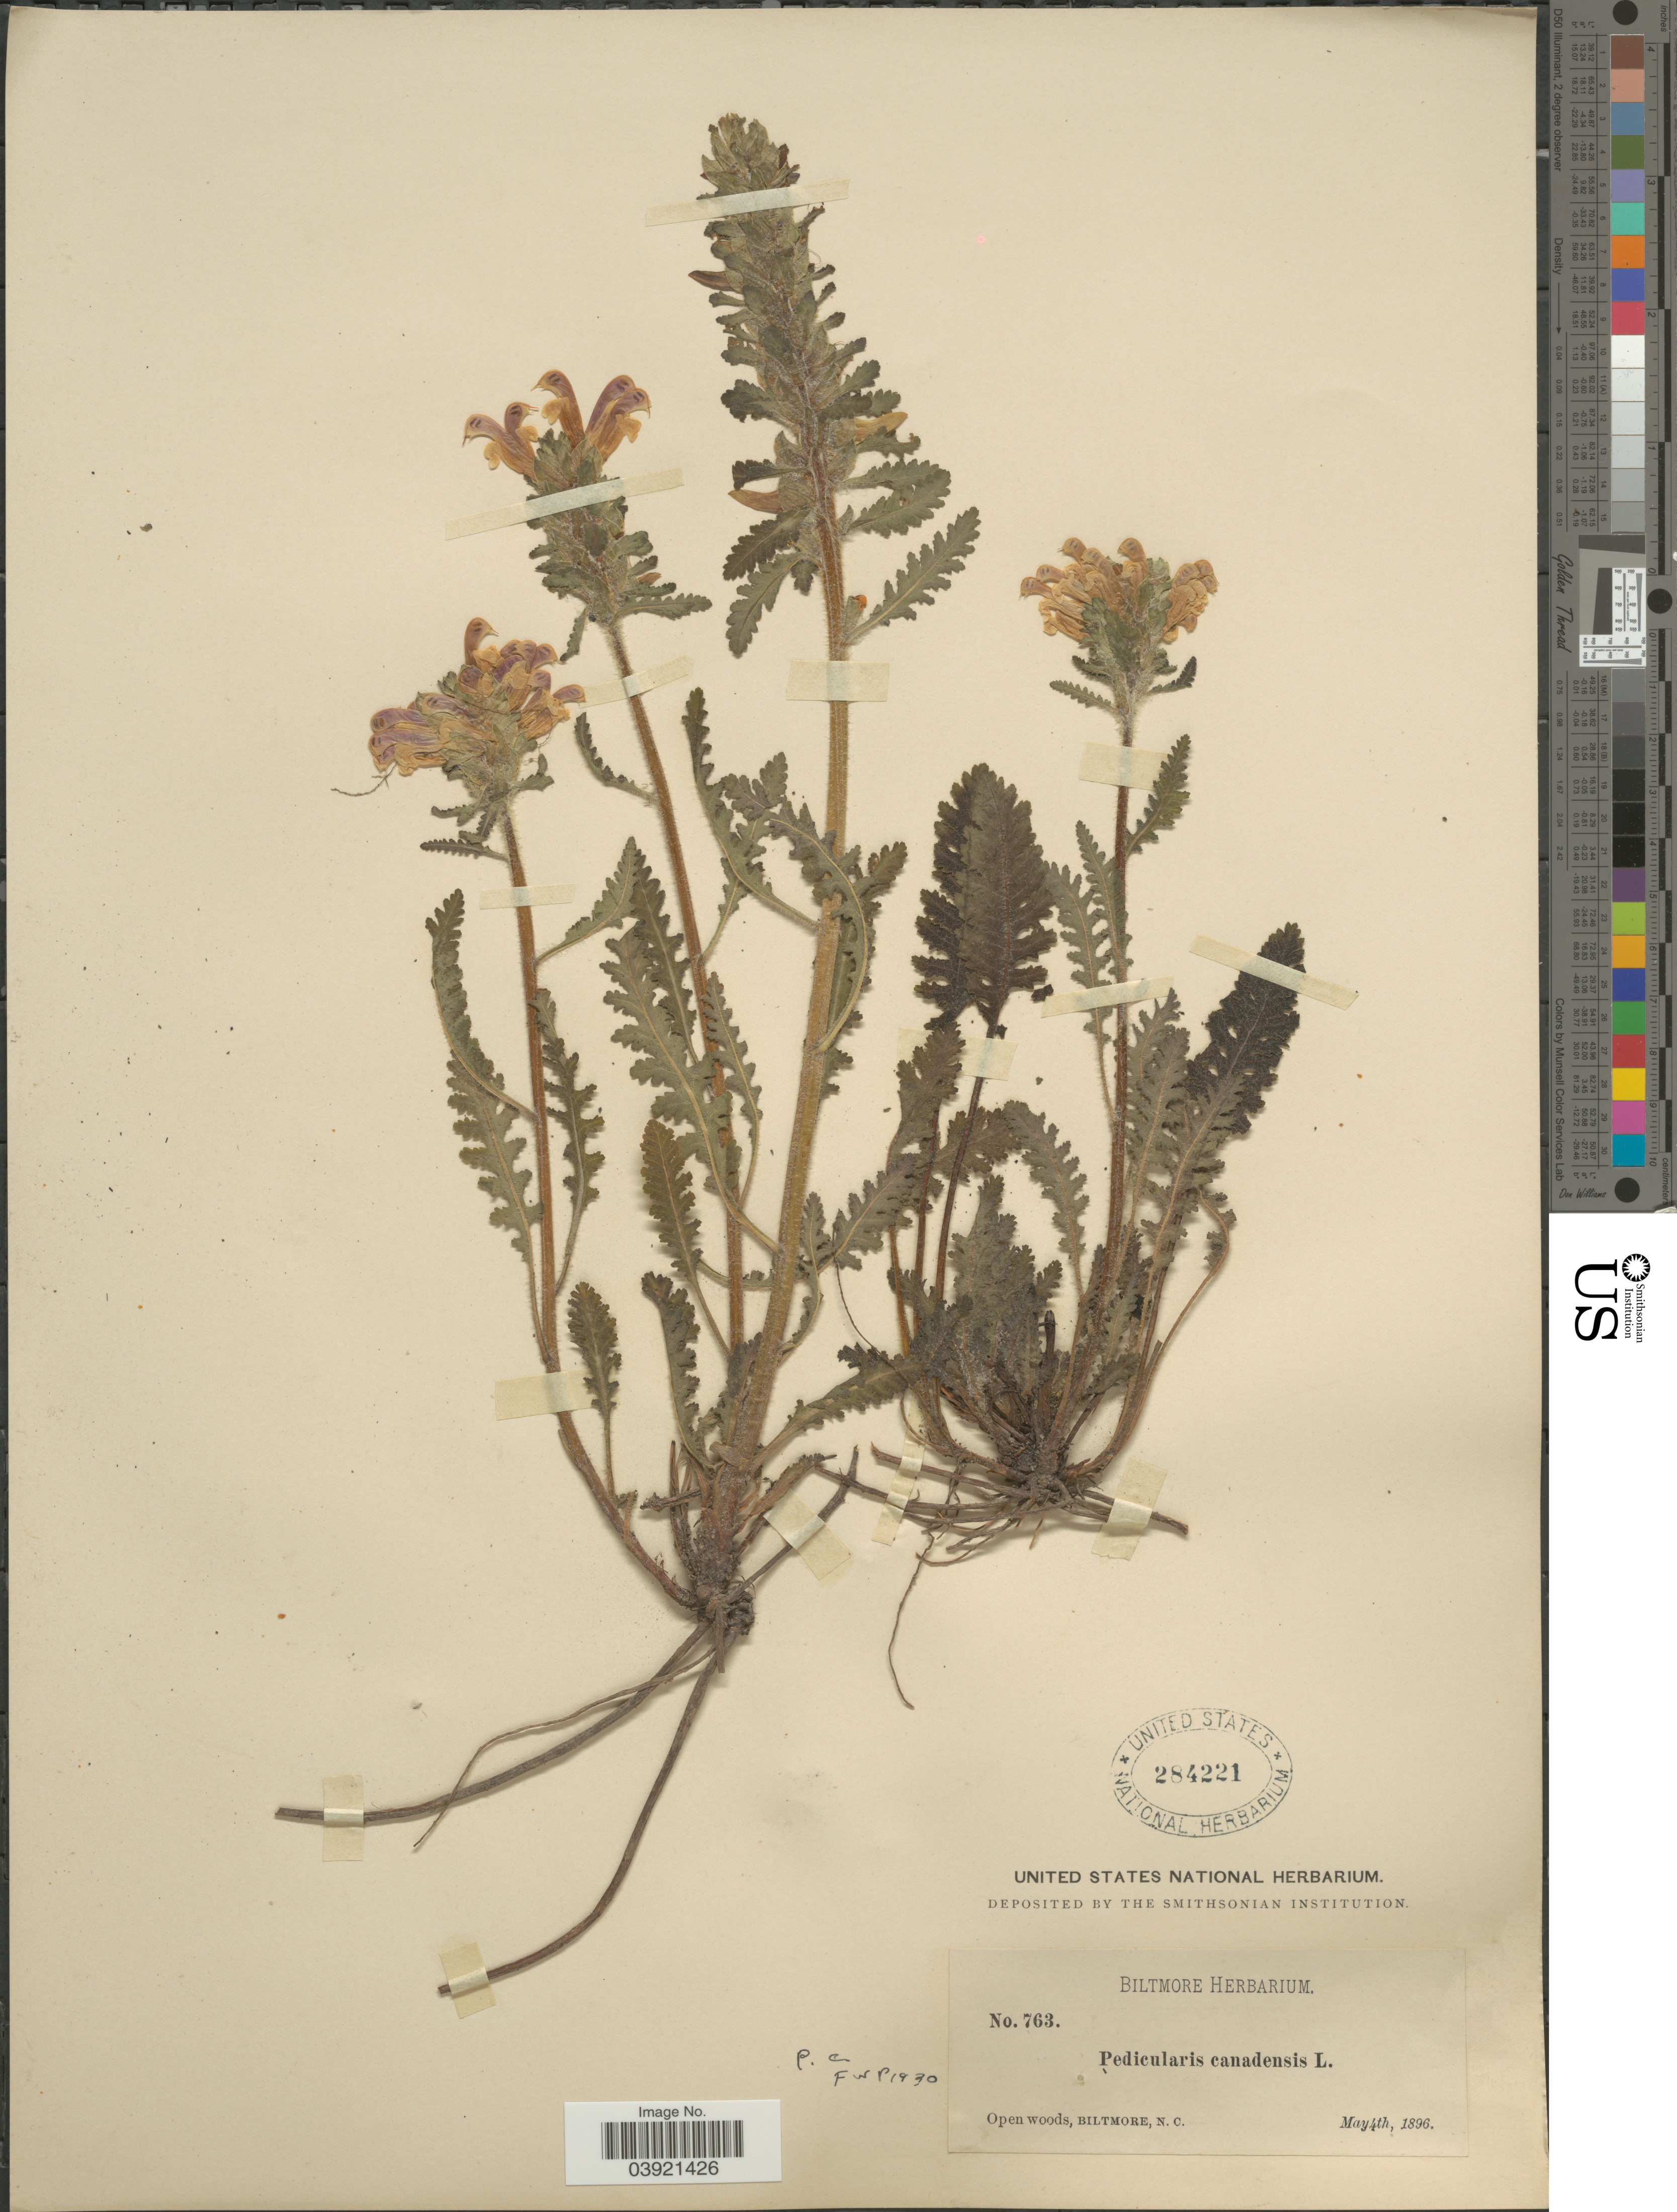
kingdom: Plantae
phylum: Tracheophyta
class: Magnoliopsida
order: Lamiales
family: Orobanchaceae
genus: Pedicularis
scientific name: Pedicularis canadensis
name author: L.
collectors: ex herb. Biltmore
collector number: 763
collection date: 1896-05-04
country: United States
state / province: North Carolina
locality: Open woods, Biltmore.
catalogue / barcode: US 284221